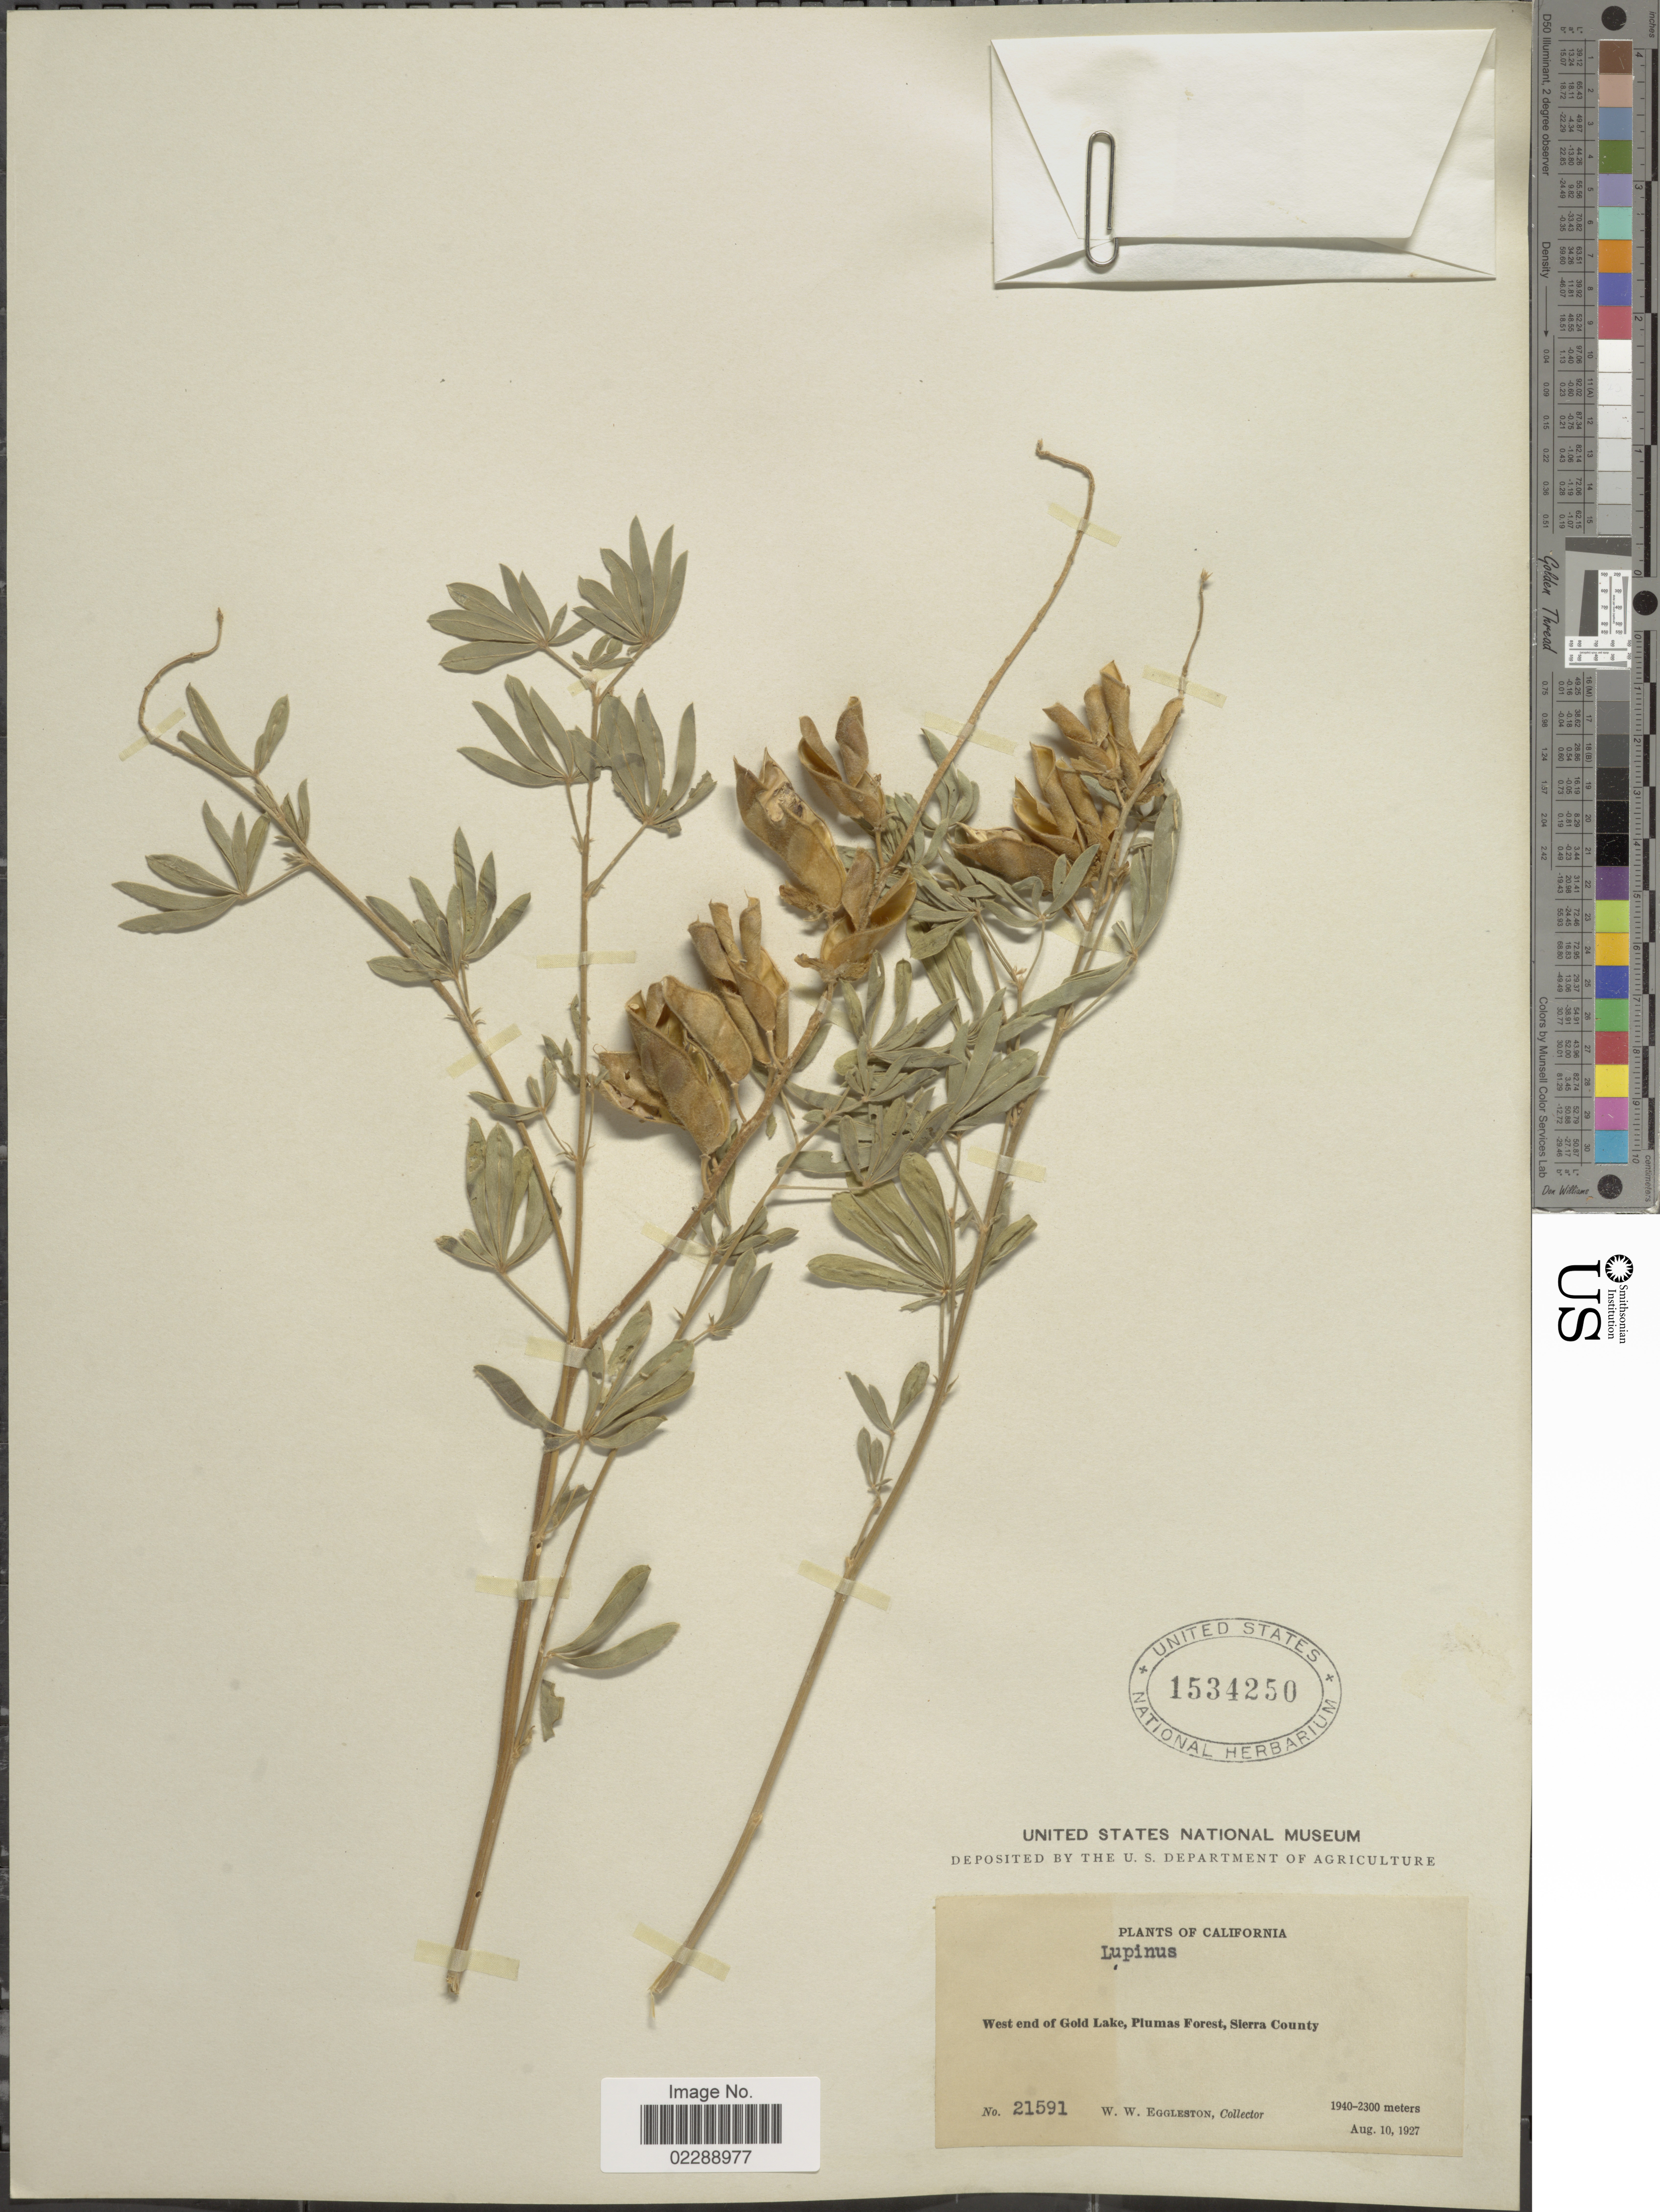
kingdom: Plantae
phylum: Tracheophyta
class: Magnoliopsida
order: Fabales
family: Fabaceae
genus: Lupinus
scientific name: Lupinus sp.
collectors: W. W. Eggleston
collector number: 21591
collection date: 1927-08-10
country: United States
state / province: California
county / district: Sierra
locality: West end of Gold Lake, Plumas Forest, Sierra County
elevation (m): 1940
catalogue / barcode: US 1534250